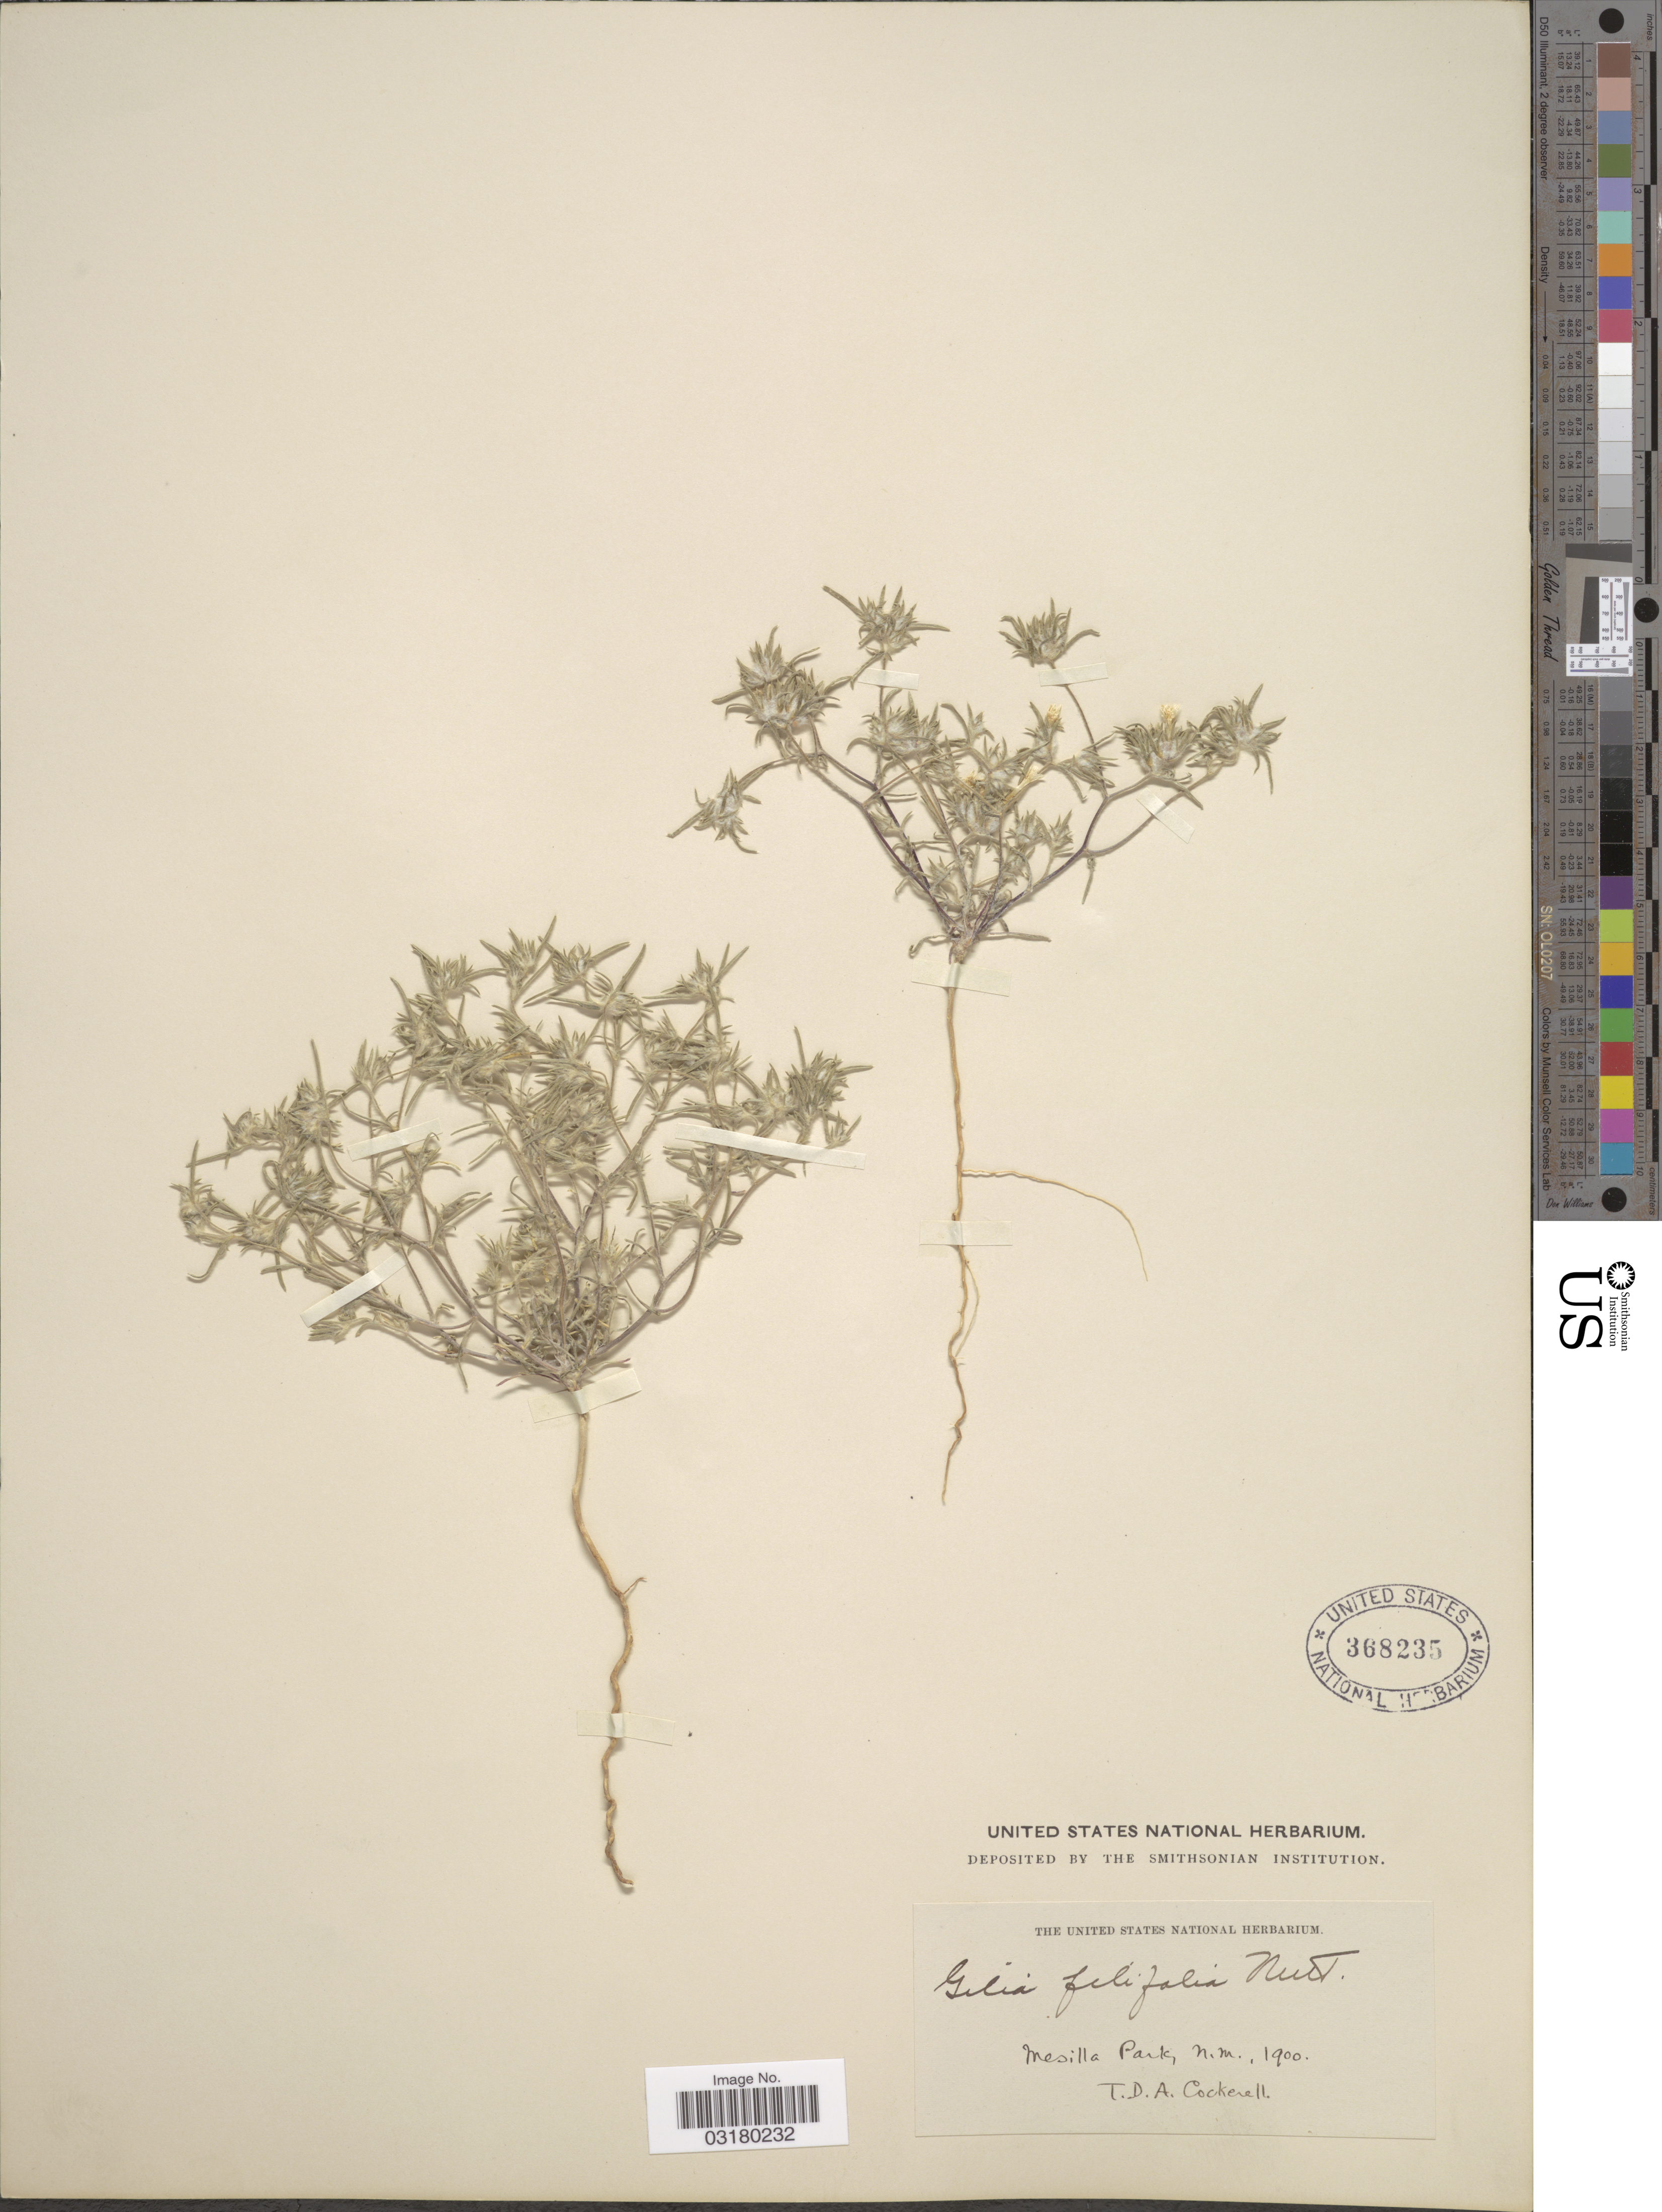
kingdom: Plantae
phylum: Tracheophyta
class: Magnoliopsida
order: Ericales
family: Polemoniaceae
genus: Eriastrum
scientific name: Eriastrum filifolium (Nutt.) Wooton & Standl.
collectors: T. Cockerell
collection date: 1900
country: United States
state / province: New Mexico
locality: Mesilla Park, N. M.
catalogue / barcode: US 368235